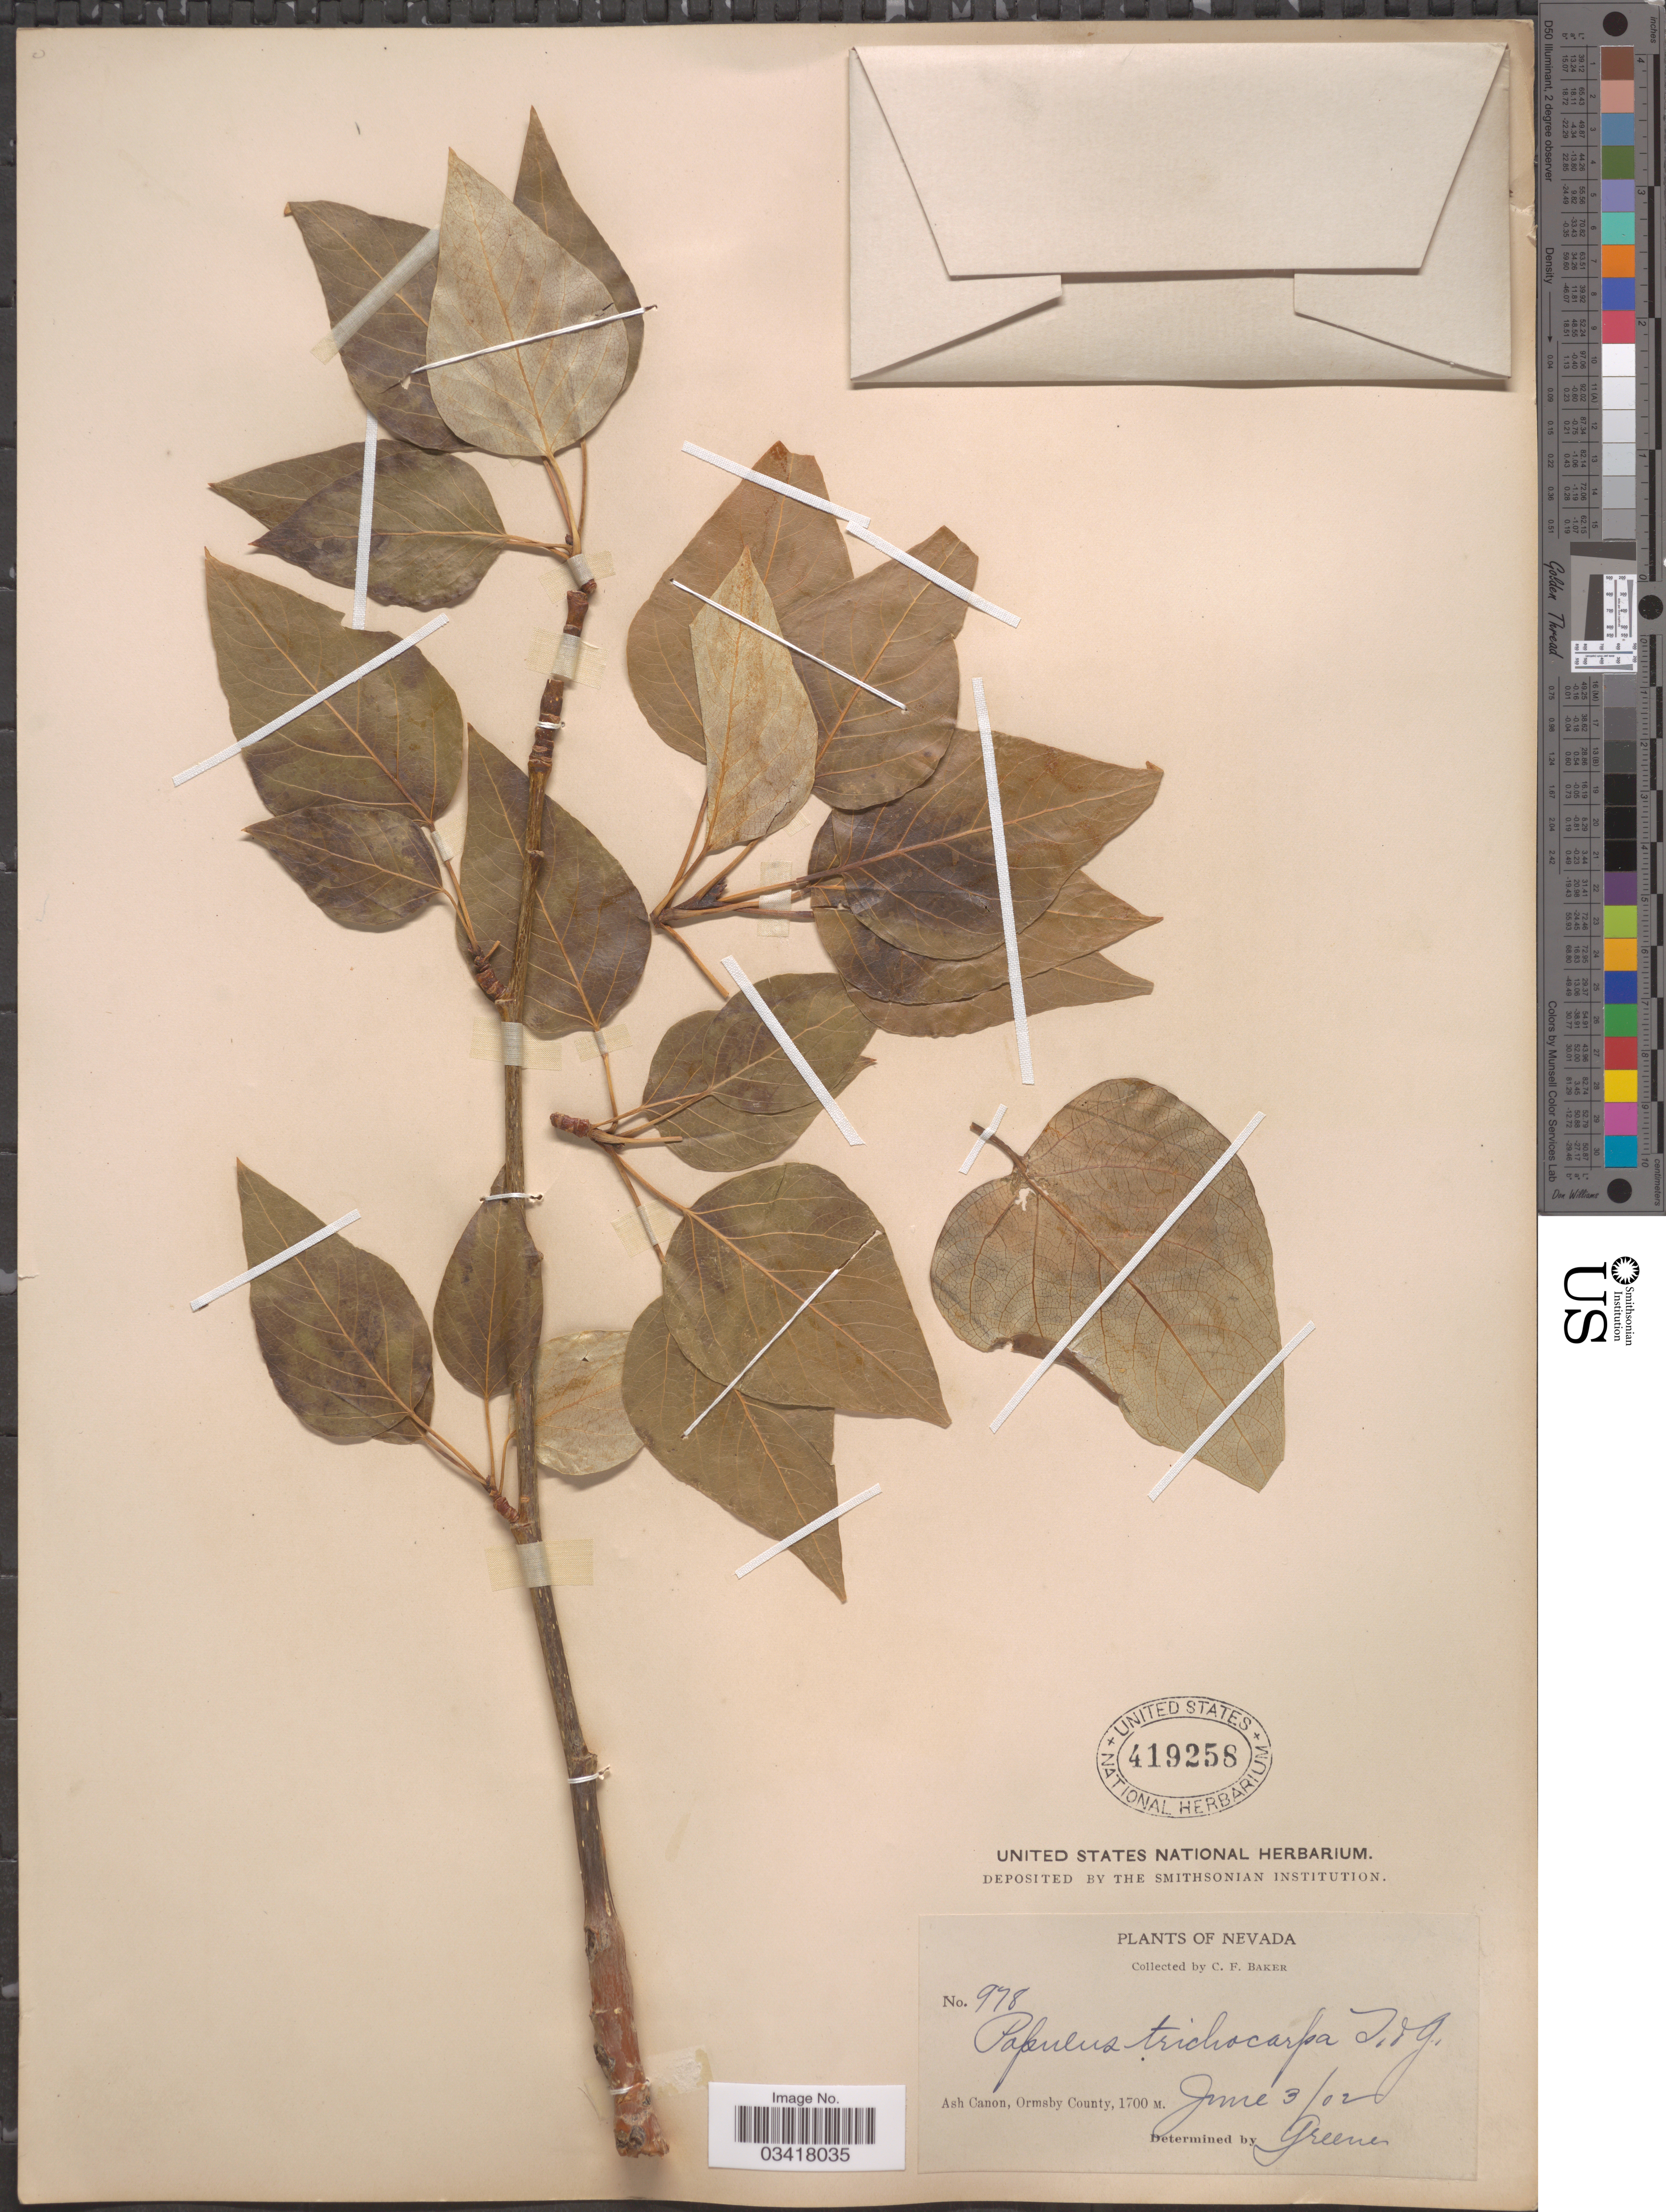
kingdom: Plantae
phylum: Tracheophyta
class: Magnoliopsida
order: Malpighiales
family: Salicaceae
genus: Populus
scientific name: Populus trichocarpa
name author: Torr. & A. Gray ex W. Hook.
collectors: C. F. Baker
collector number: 978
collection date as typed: Transcribed d/m/y: 3/6/2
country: United States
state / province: Nevada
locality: Ash Canon, Ormsby County.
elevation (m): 1700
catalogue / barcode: US 419258